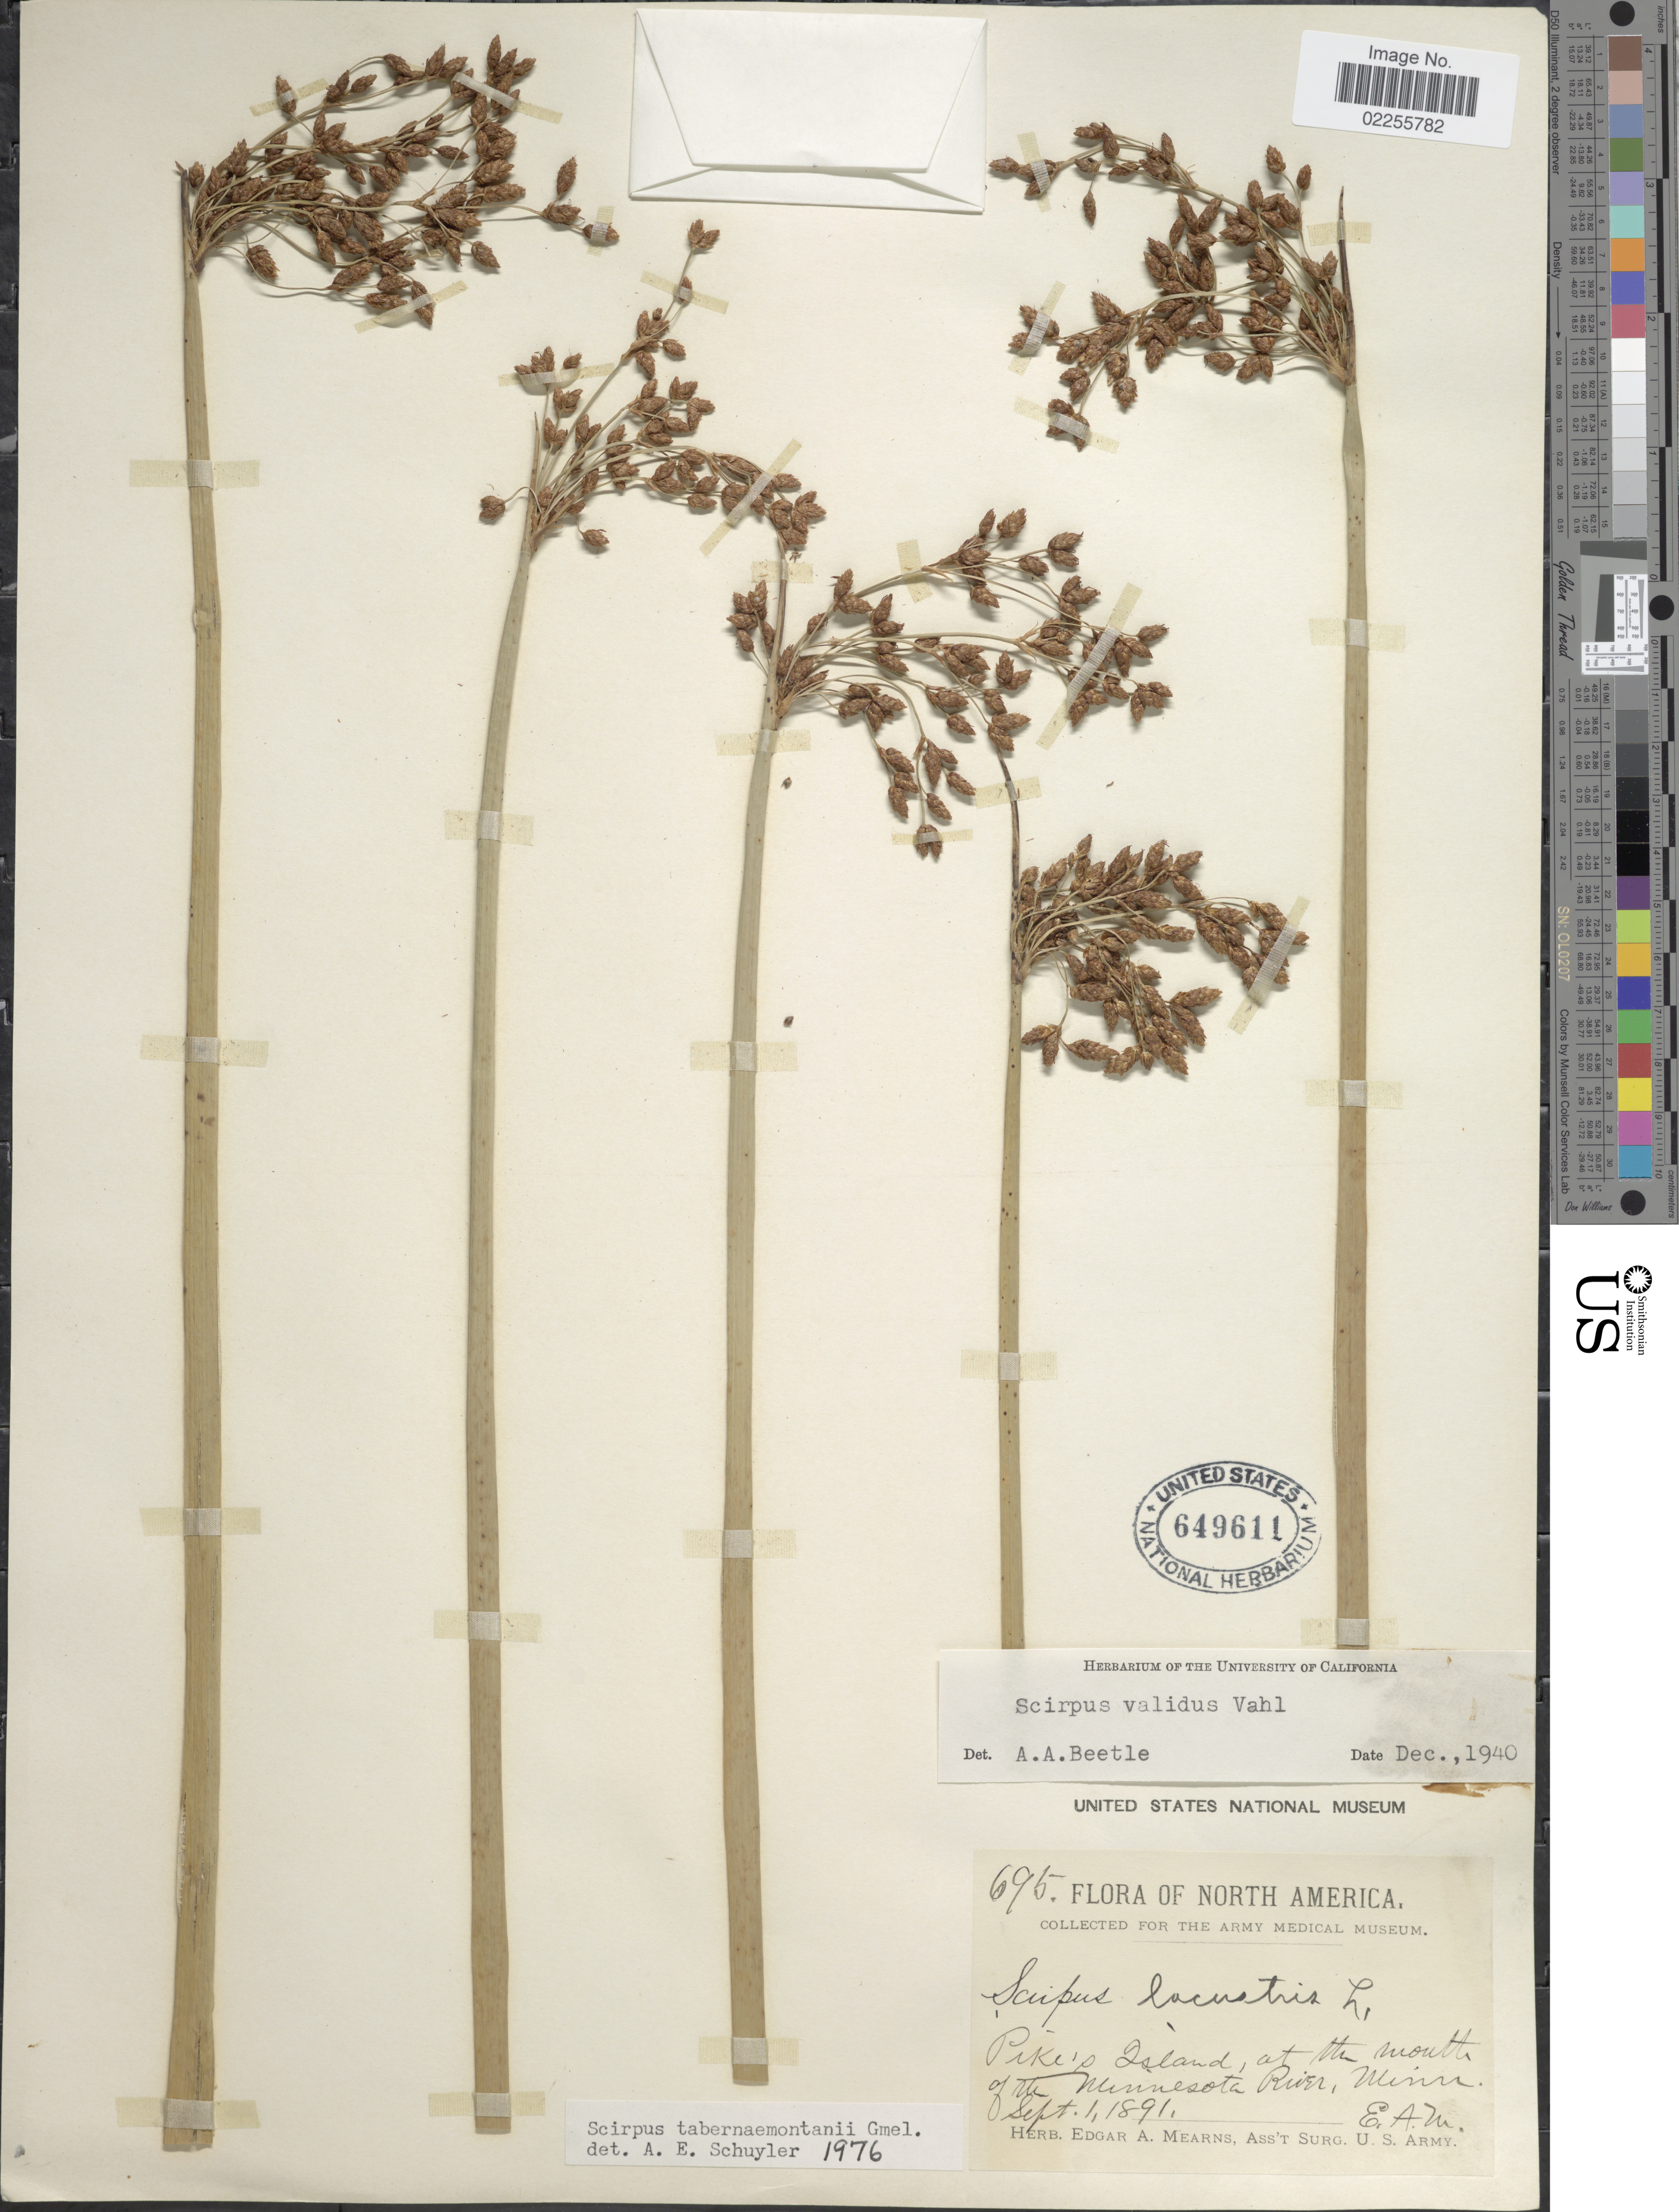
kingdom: Plantae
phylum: Tracheophyta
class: Liliopsida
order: Poales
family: Cyperaceae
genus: Schoenoplectus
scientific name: Schoenoplectus tabernaemontani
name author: (C.C. Gmel.) Palla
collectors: E. A. Mearns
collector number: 695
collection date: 1891-09-01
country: United States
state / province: Minnesota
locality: Pike's Island, at the mouth of the Minnesota River.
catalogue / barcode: US 649611